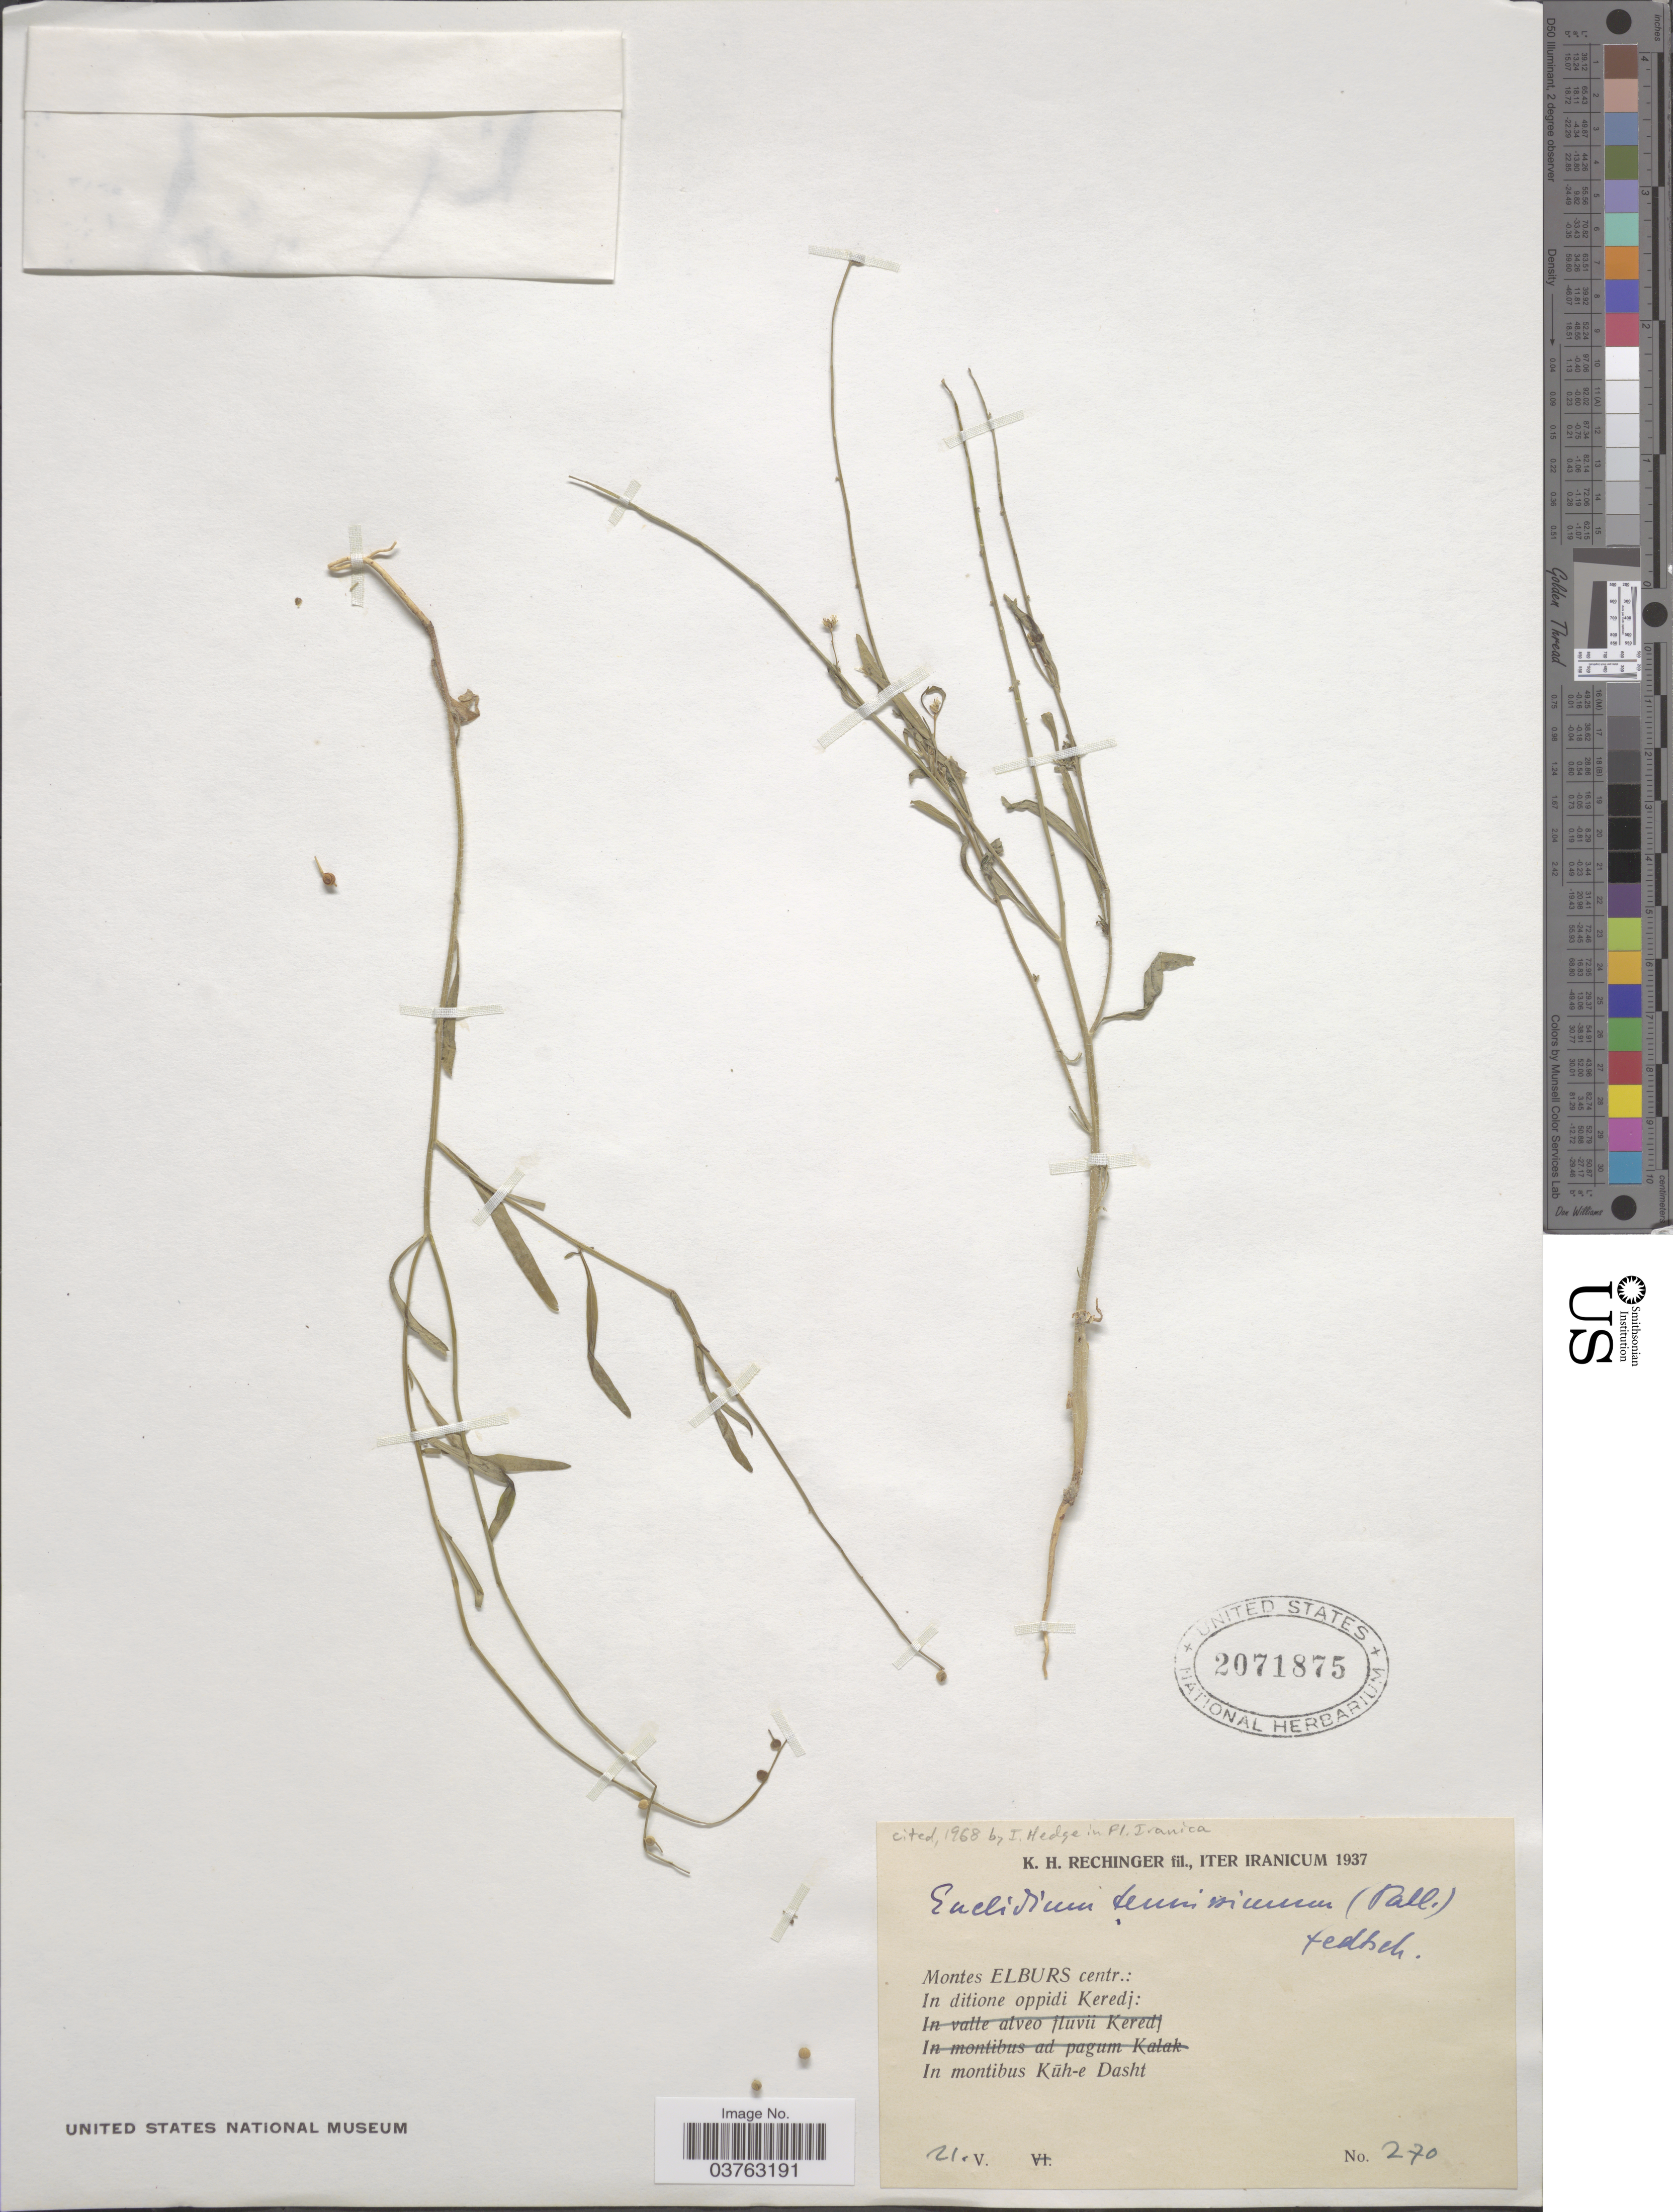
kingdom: Plantae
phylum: Tracheophyta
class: Magnoliopsida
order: Brassicales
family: Brassicaceae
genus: Euclidium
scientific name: Euclidium tenuissimum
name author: (Pall.) B. Fedtsch.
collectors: K. H. Rechinger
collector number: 270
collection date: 1937-05-21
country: Iran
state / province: Alborz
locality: Iter Iranicum. Montes Elburs centr.: In ditione oppidi Keredj: In montibus Kūh-e Dasht.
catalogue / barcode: US 2071875